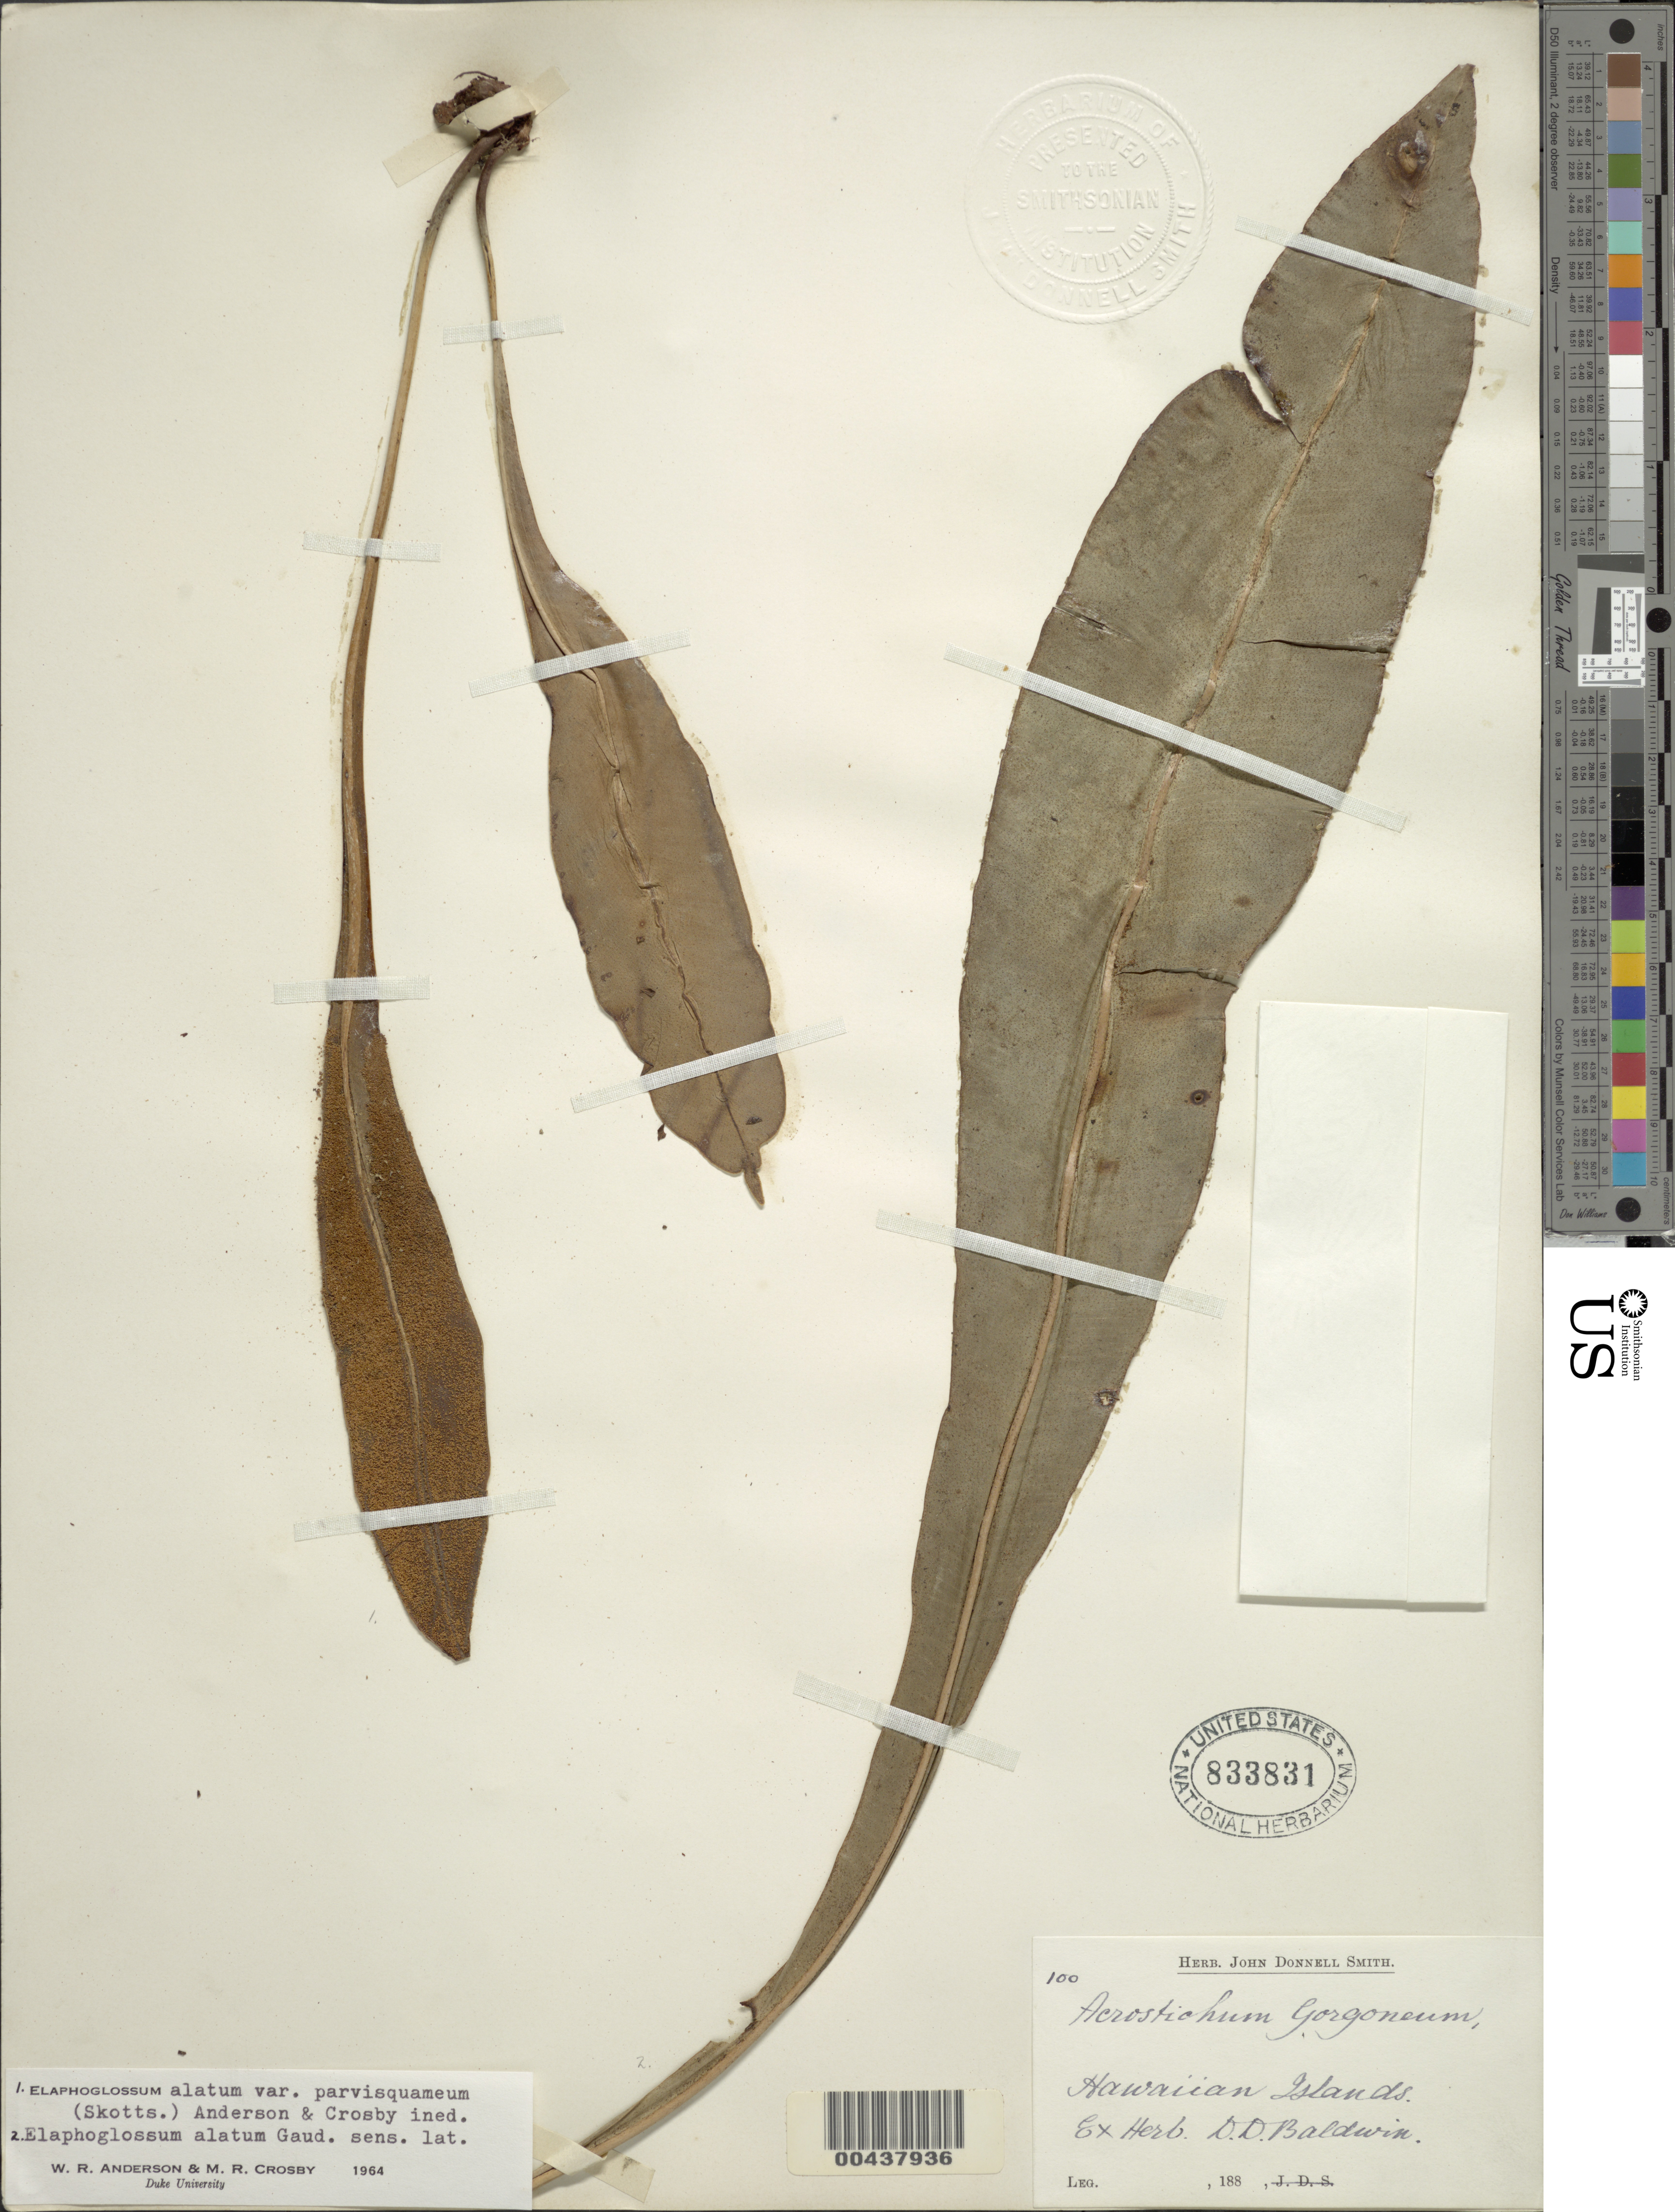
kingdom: Plantae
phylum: Tracheophyta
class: Polypodiopsida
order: Polypodiales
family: Dryopteridaceae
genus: Elaphoglossum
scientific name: Elaphoglossum alatum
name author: Gaudich.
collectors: D. Baldwin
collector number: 100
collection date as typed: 188-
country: United States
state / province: Hawaii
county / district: Hawaii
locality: Hawaiian Islands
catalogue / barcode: US 833831